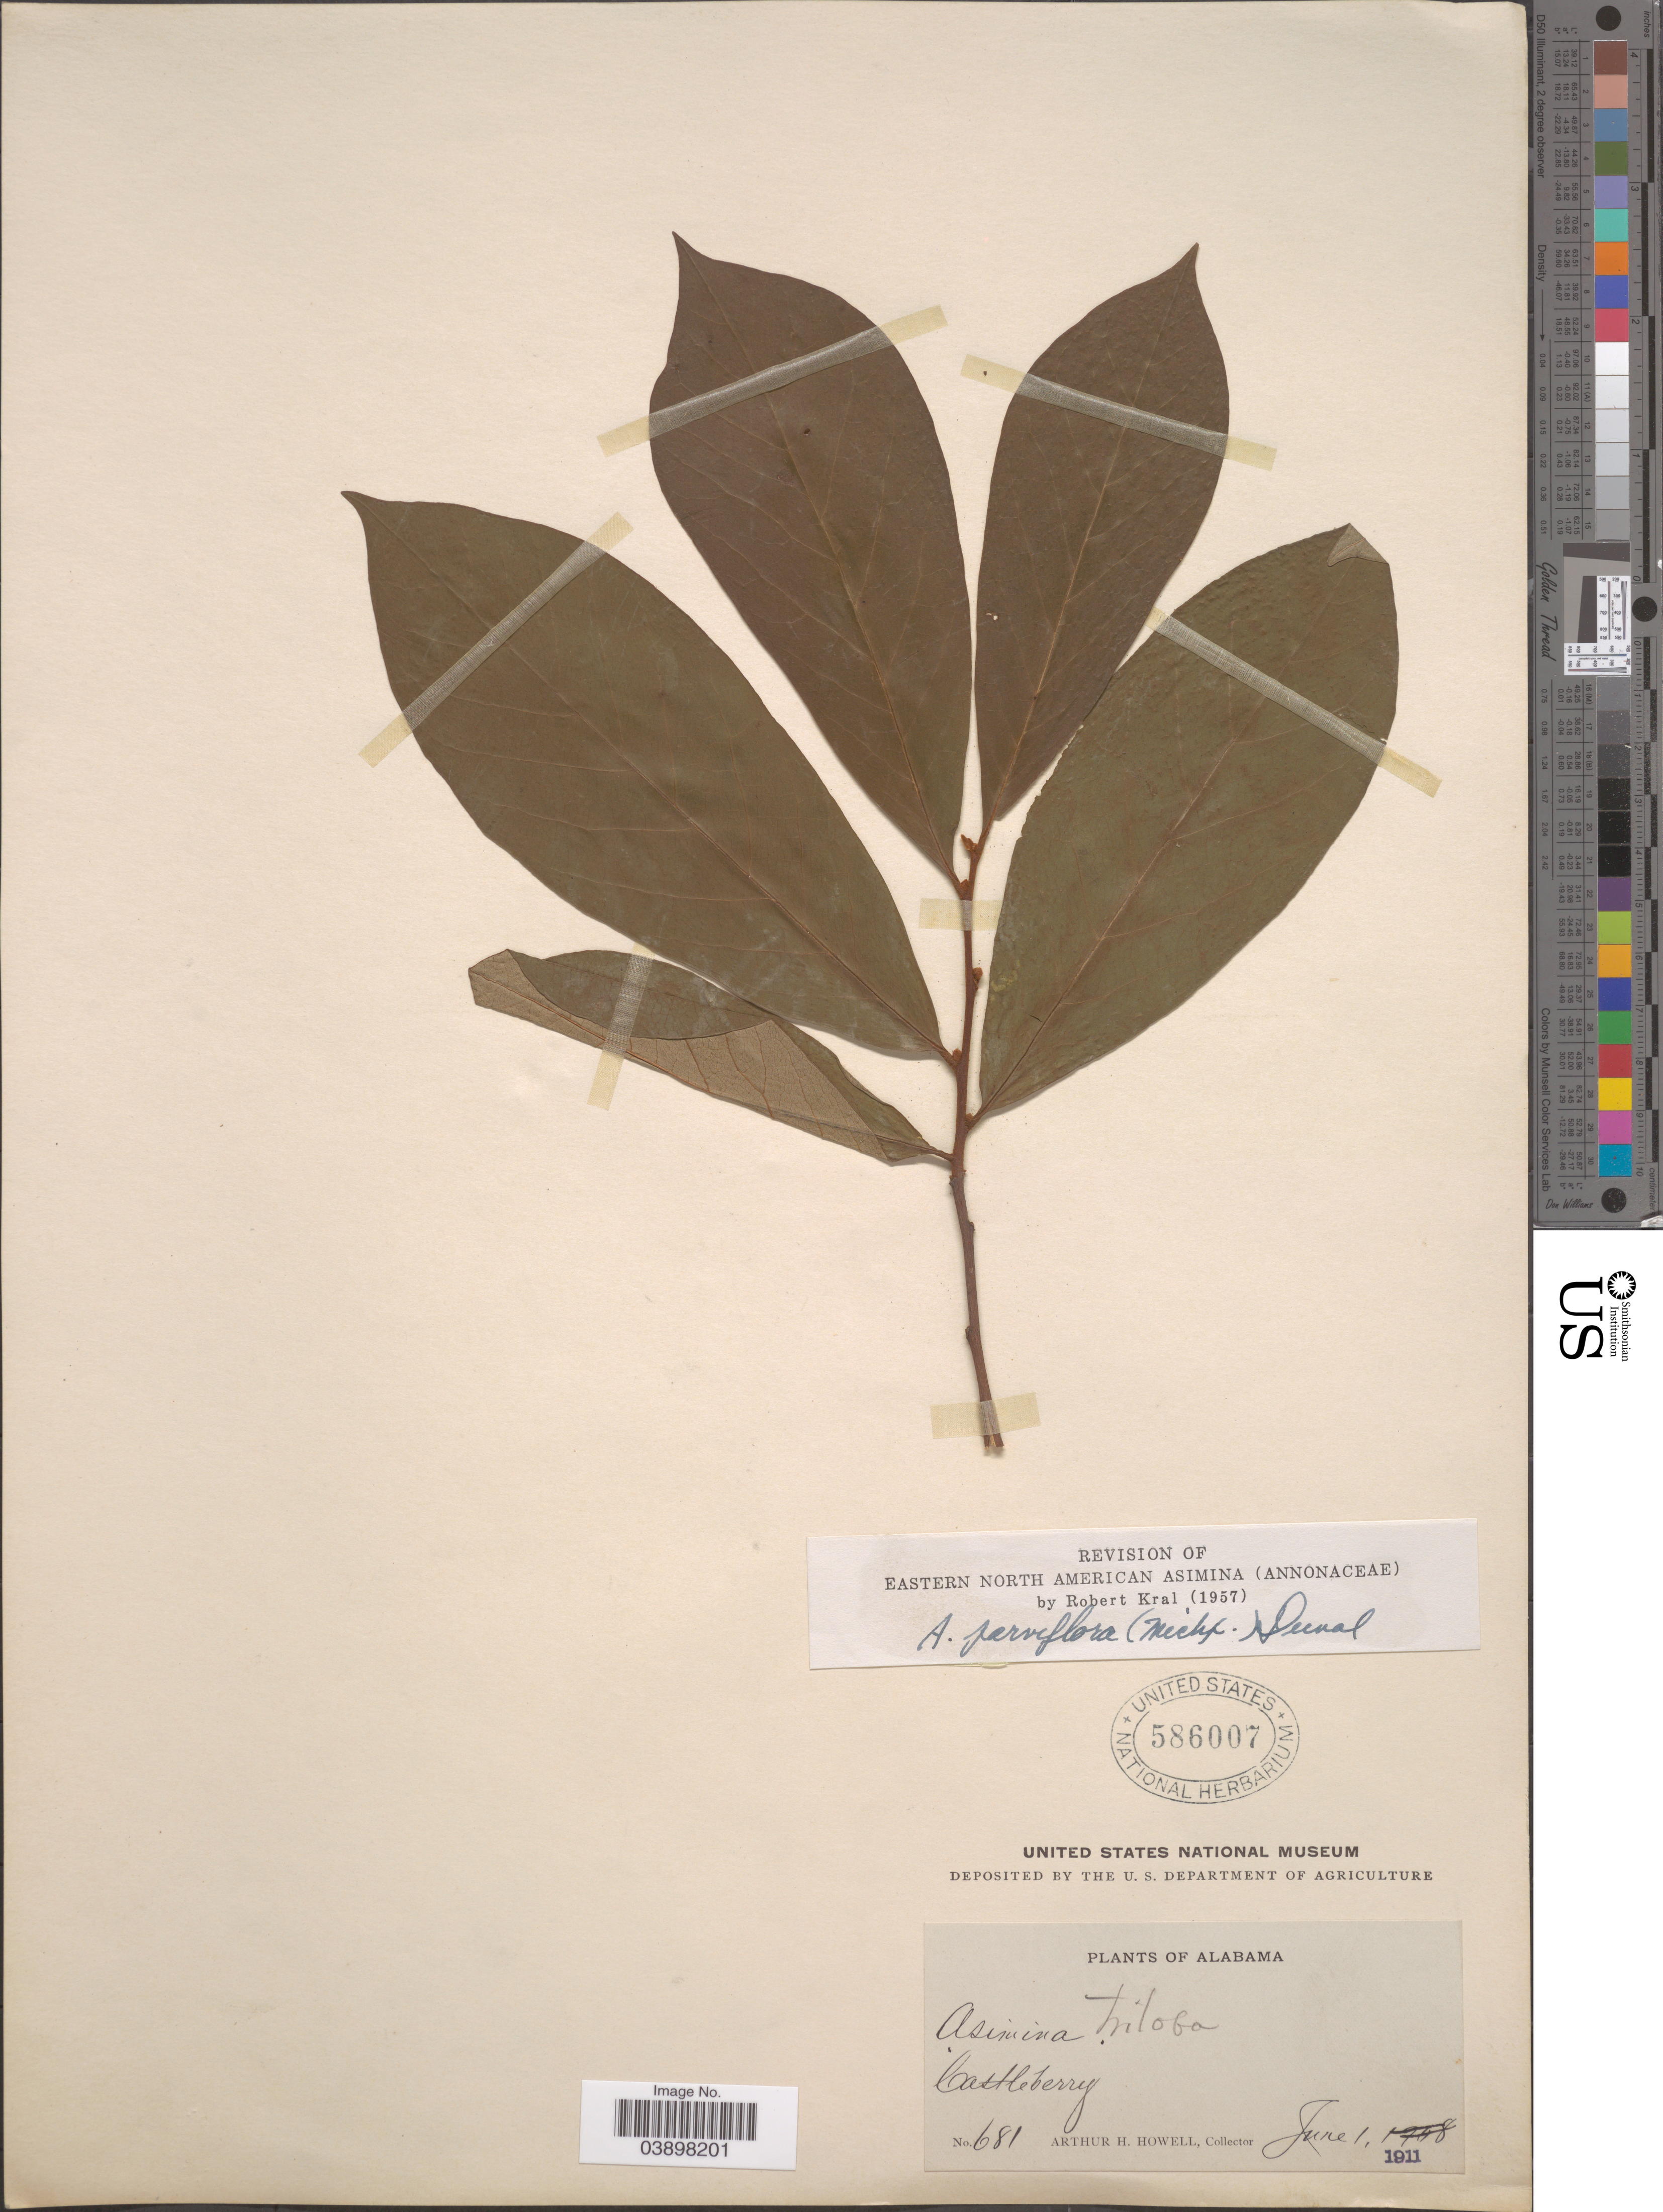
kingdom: Plantae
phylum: Tracheophyta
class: Magnoliopsida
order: Magnoliales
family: Annonaceae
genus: Asimina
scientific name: Asimina parviflora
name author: (Michx.) Dunal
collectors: A. H. Howell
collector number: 681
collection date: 1911-06-01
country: United States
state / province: Alabama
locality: Castleberry.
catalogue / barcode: US 586007